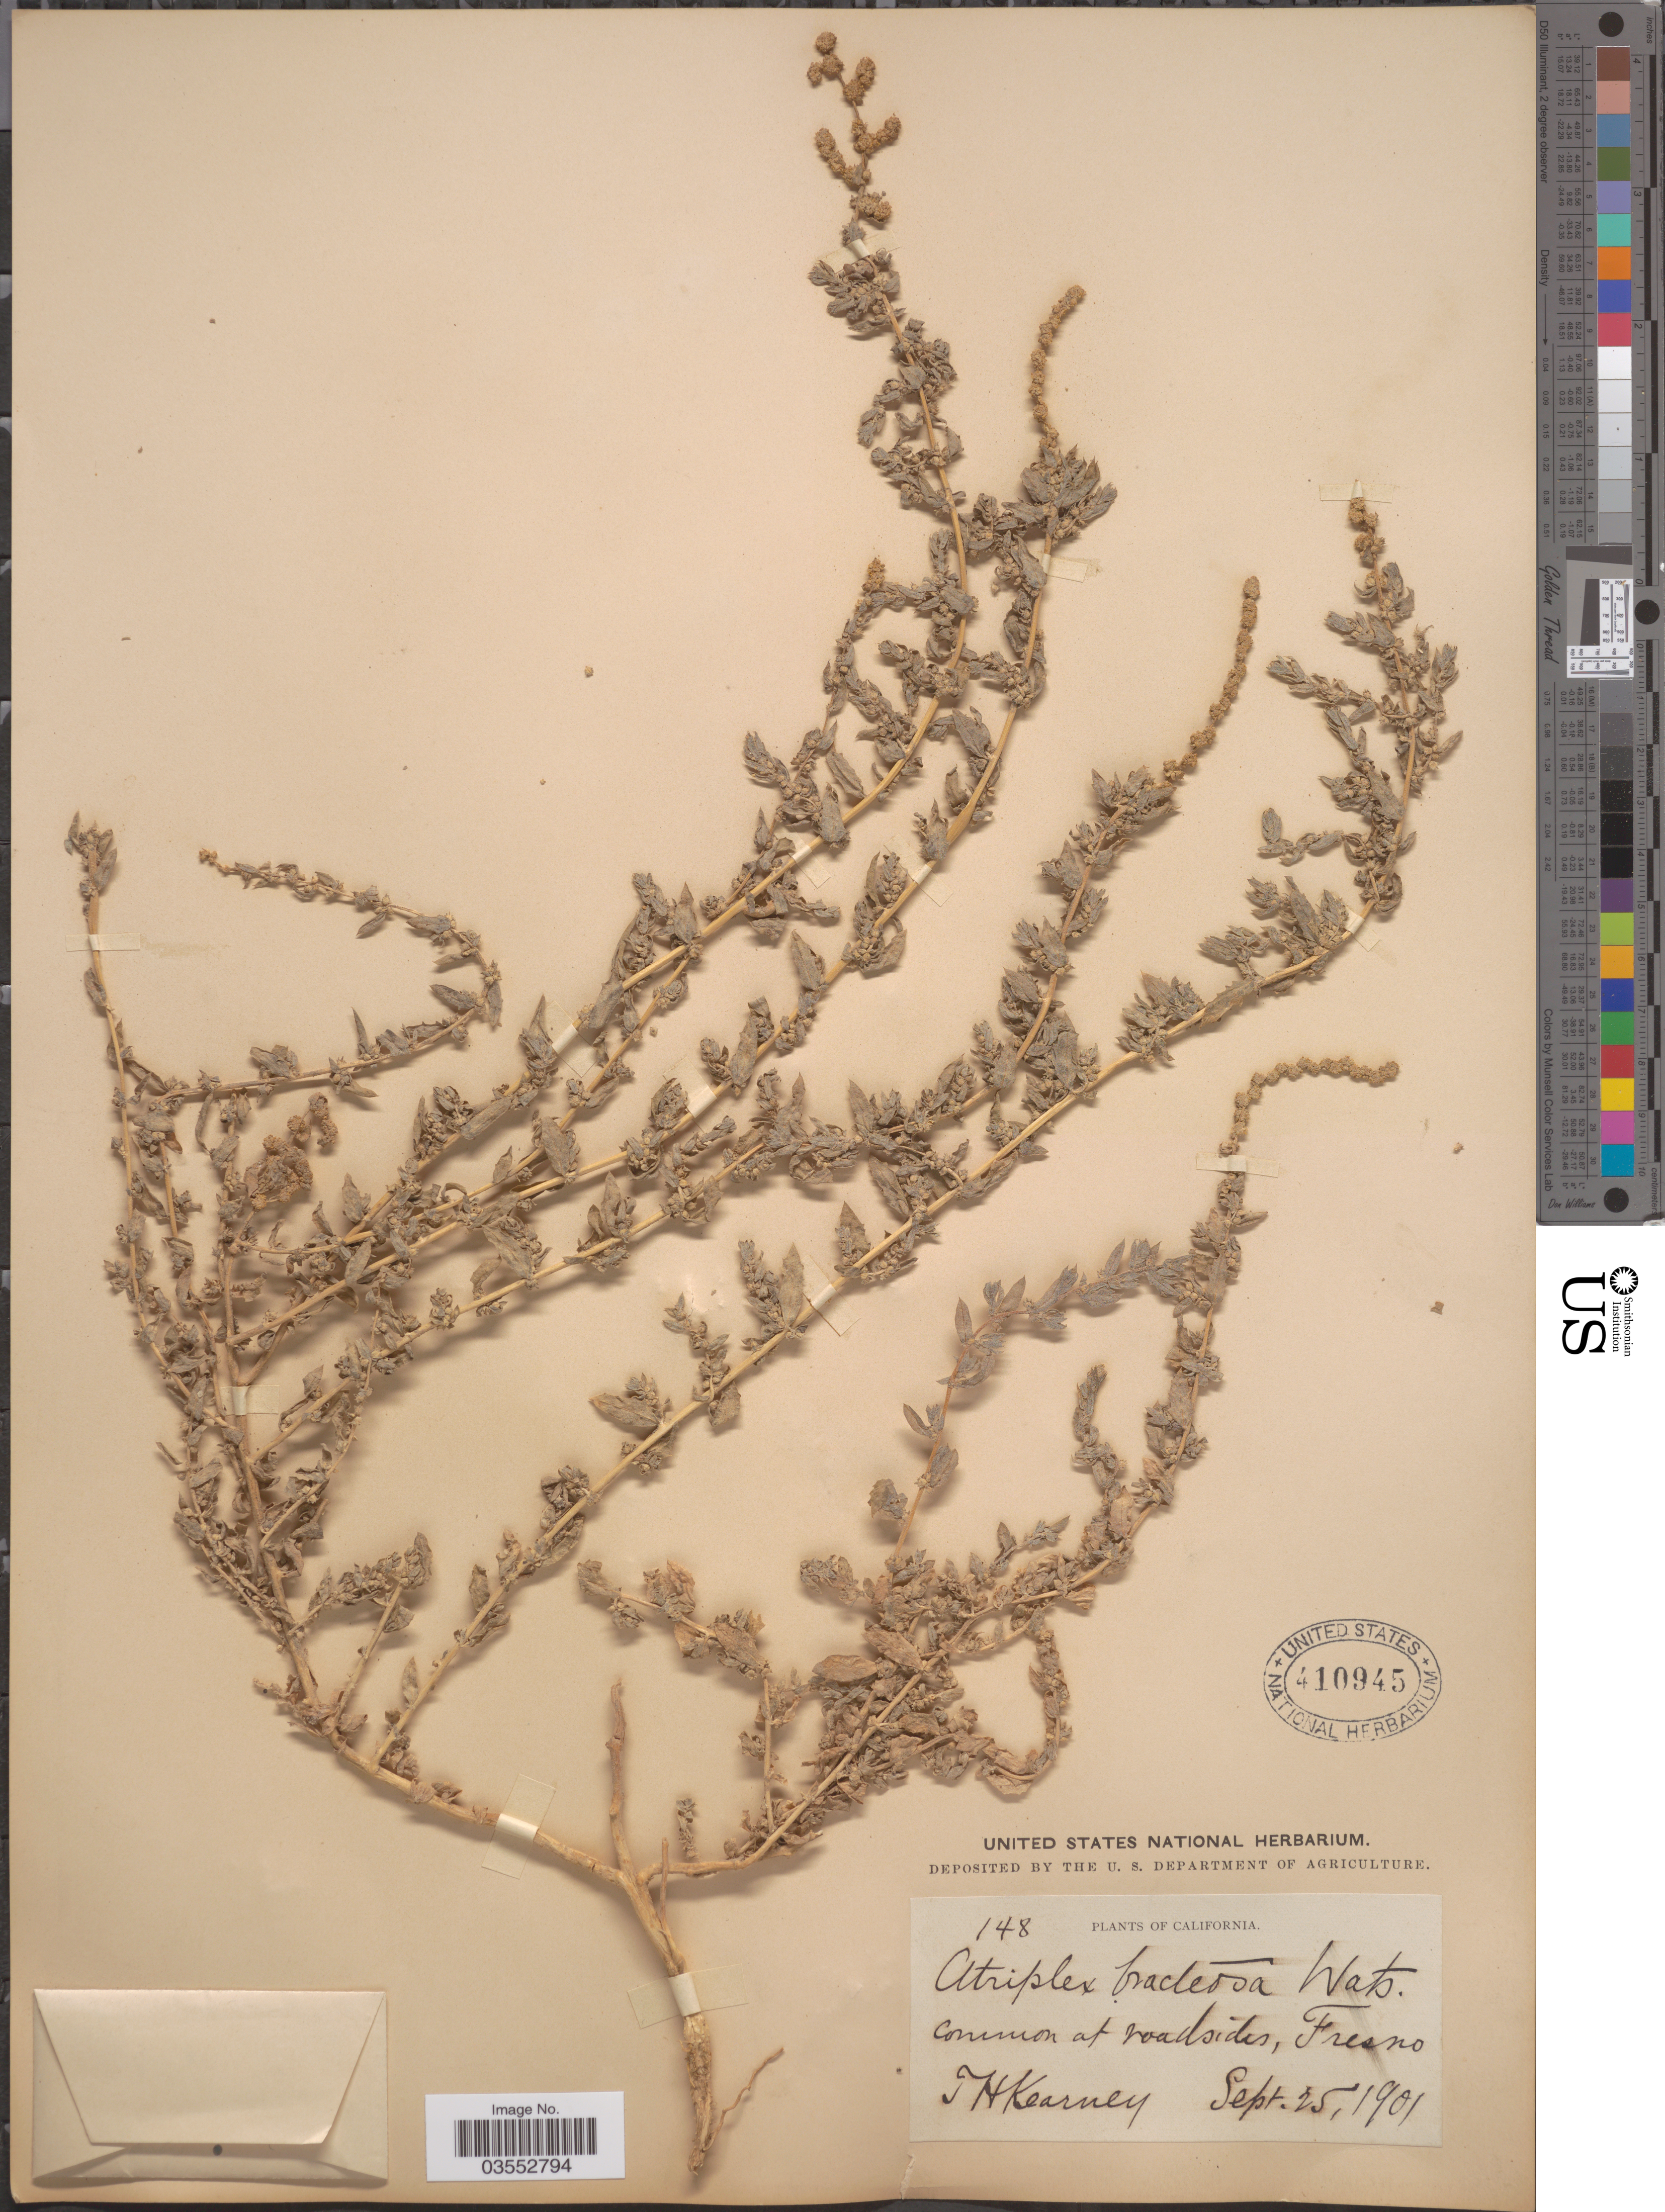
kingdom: Plantae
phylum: Tracheophyta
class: Magnoliopsida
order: Caryophyllales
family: Amaranthaceae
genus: Atriplex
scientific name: Atriplex serenana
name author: A. Nelson ex Abrams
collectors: T. H. Kearney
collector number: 148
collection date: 1901-09-25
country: United States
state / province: California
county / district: Fresno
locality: Fresno.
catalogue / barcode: US 410945